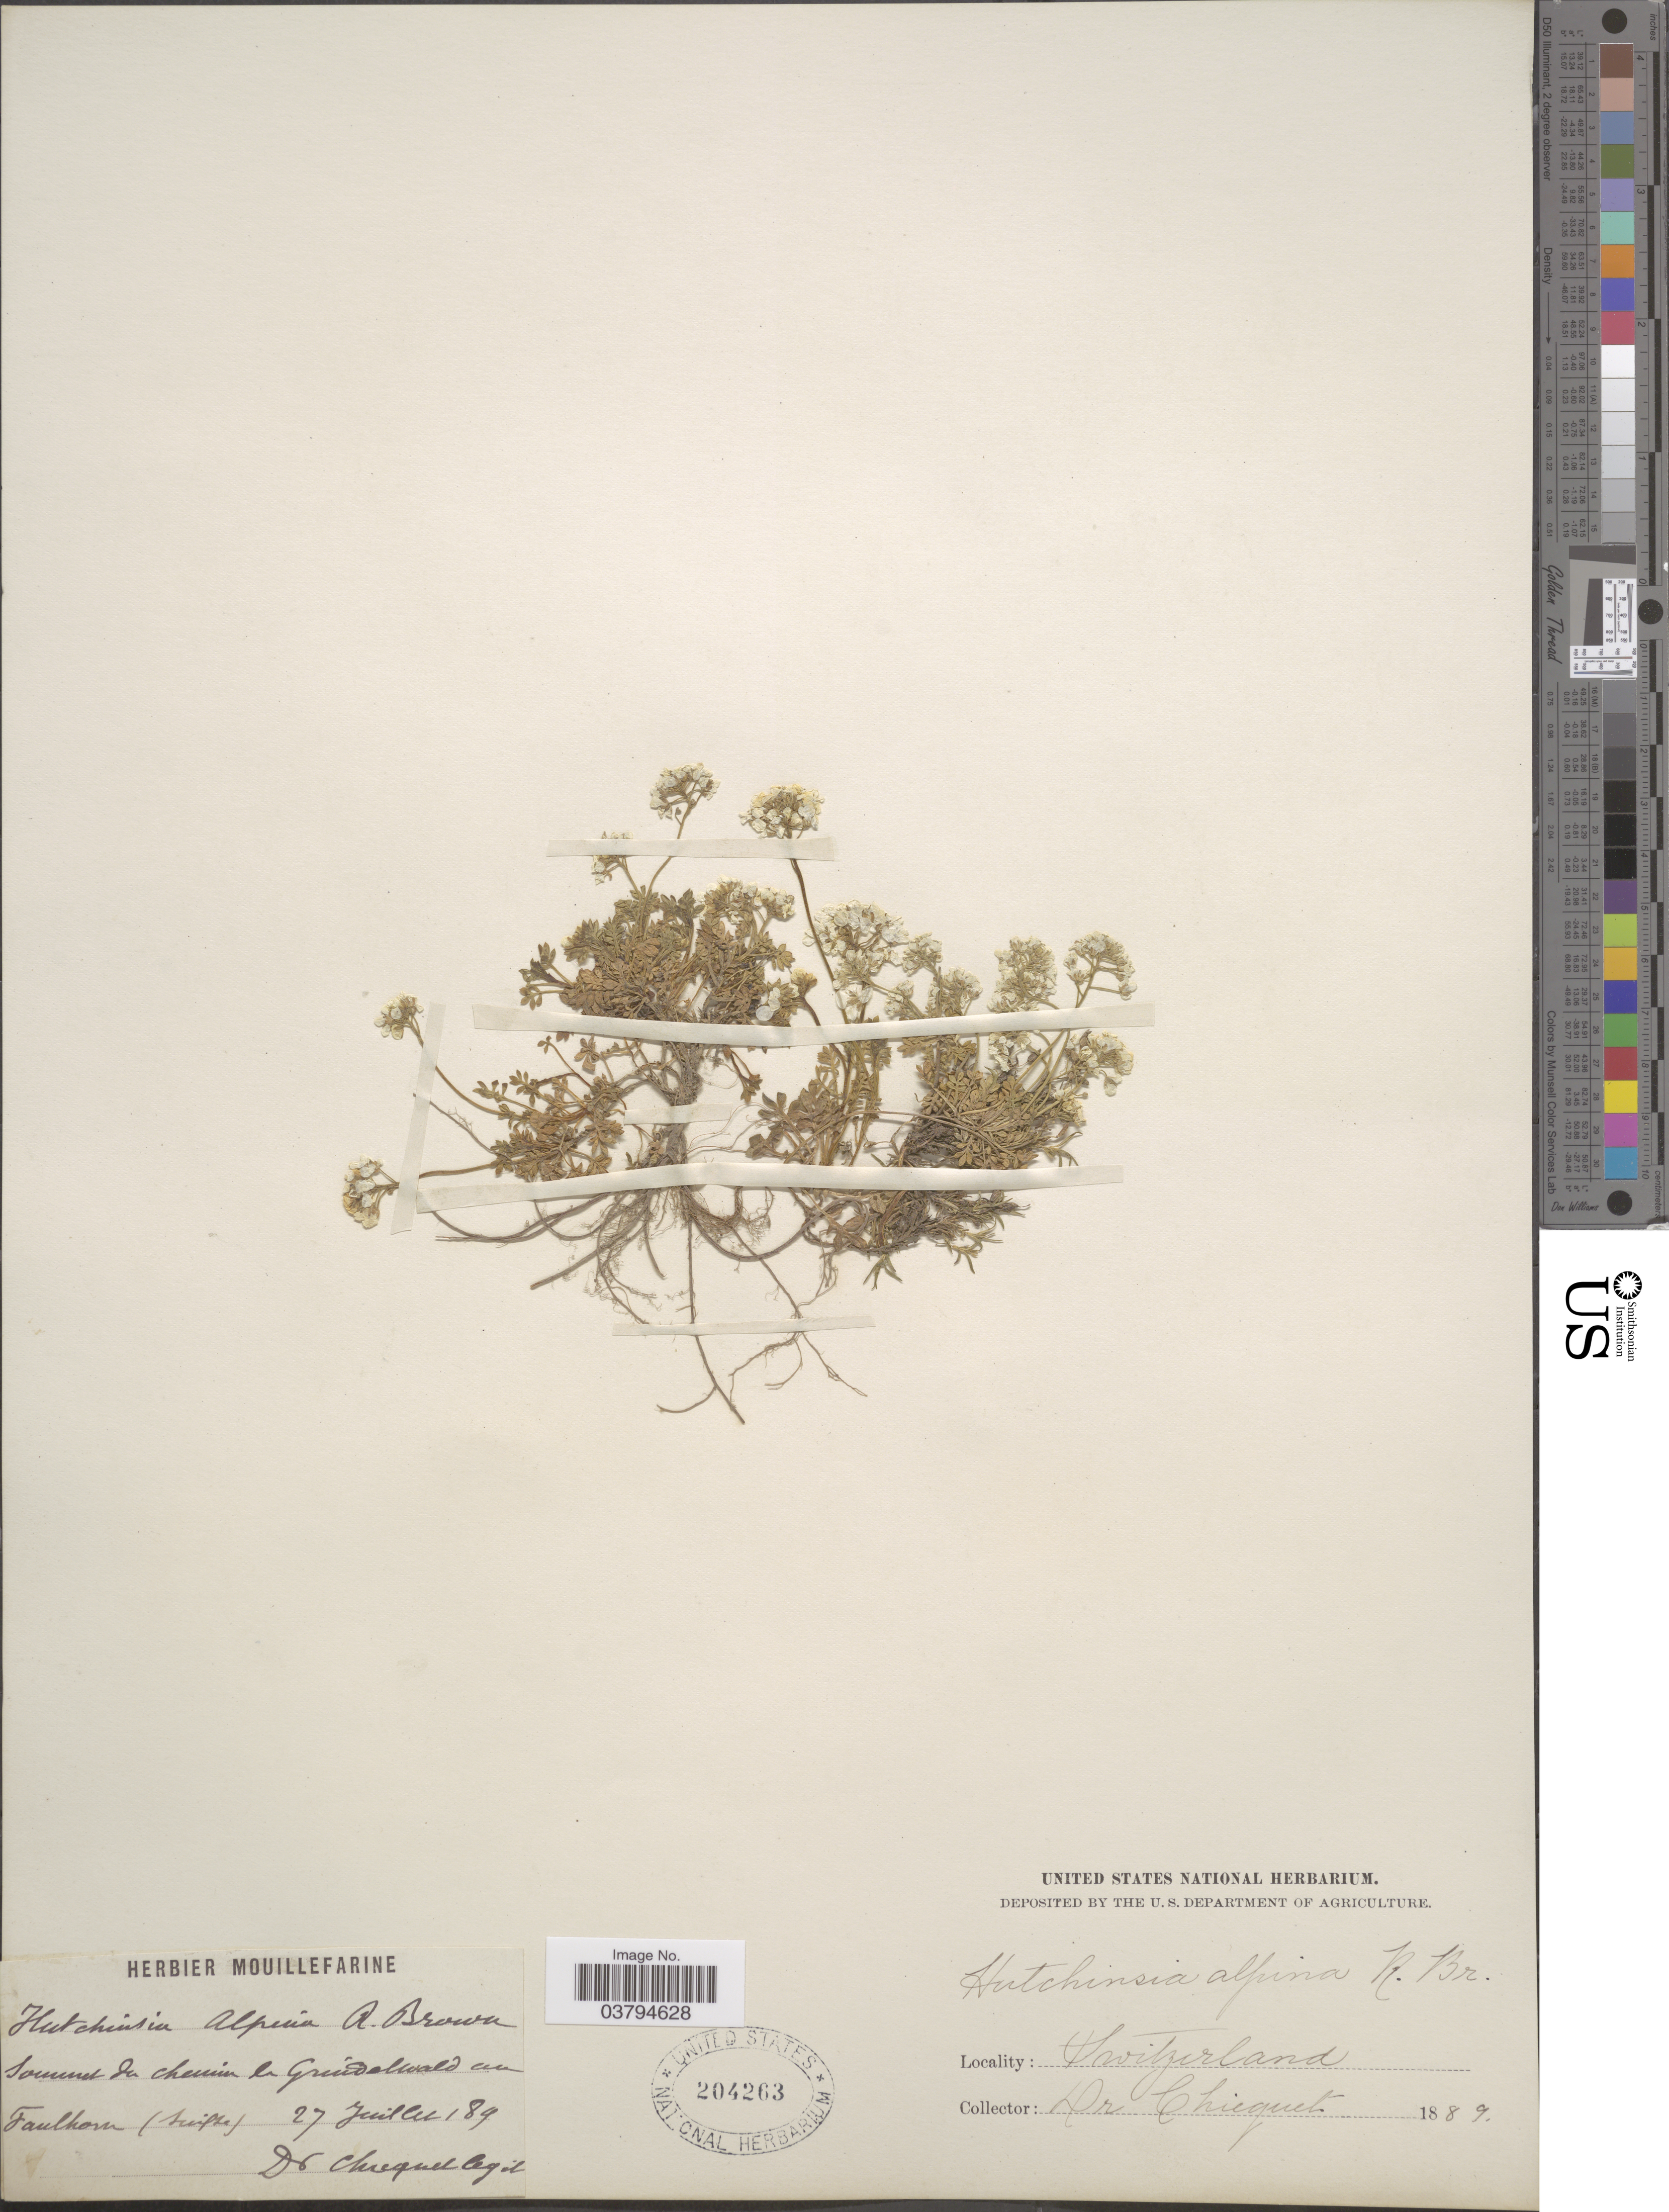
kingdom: Plantae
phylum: Tracheophyta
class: Magnoliopsida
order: Brassicales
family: Brassicaceae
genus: Hutchinsia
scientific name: Hutchinsia alpina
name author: W.T. Aiton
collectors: Chuquet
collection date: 1889-07-27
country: Switzerland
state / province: Bern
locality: Sommet du chemin la Grindelwald au Faulhorn (Suisse).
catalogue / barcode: US 204263